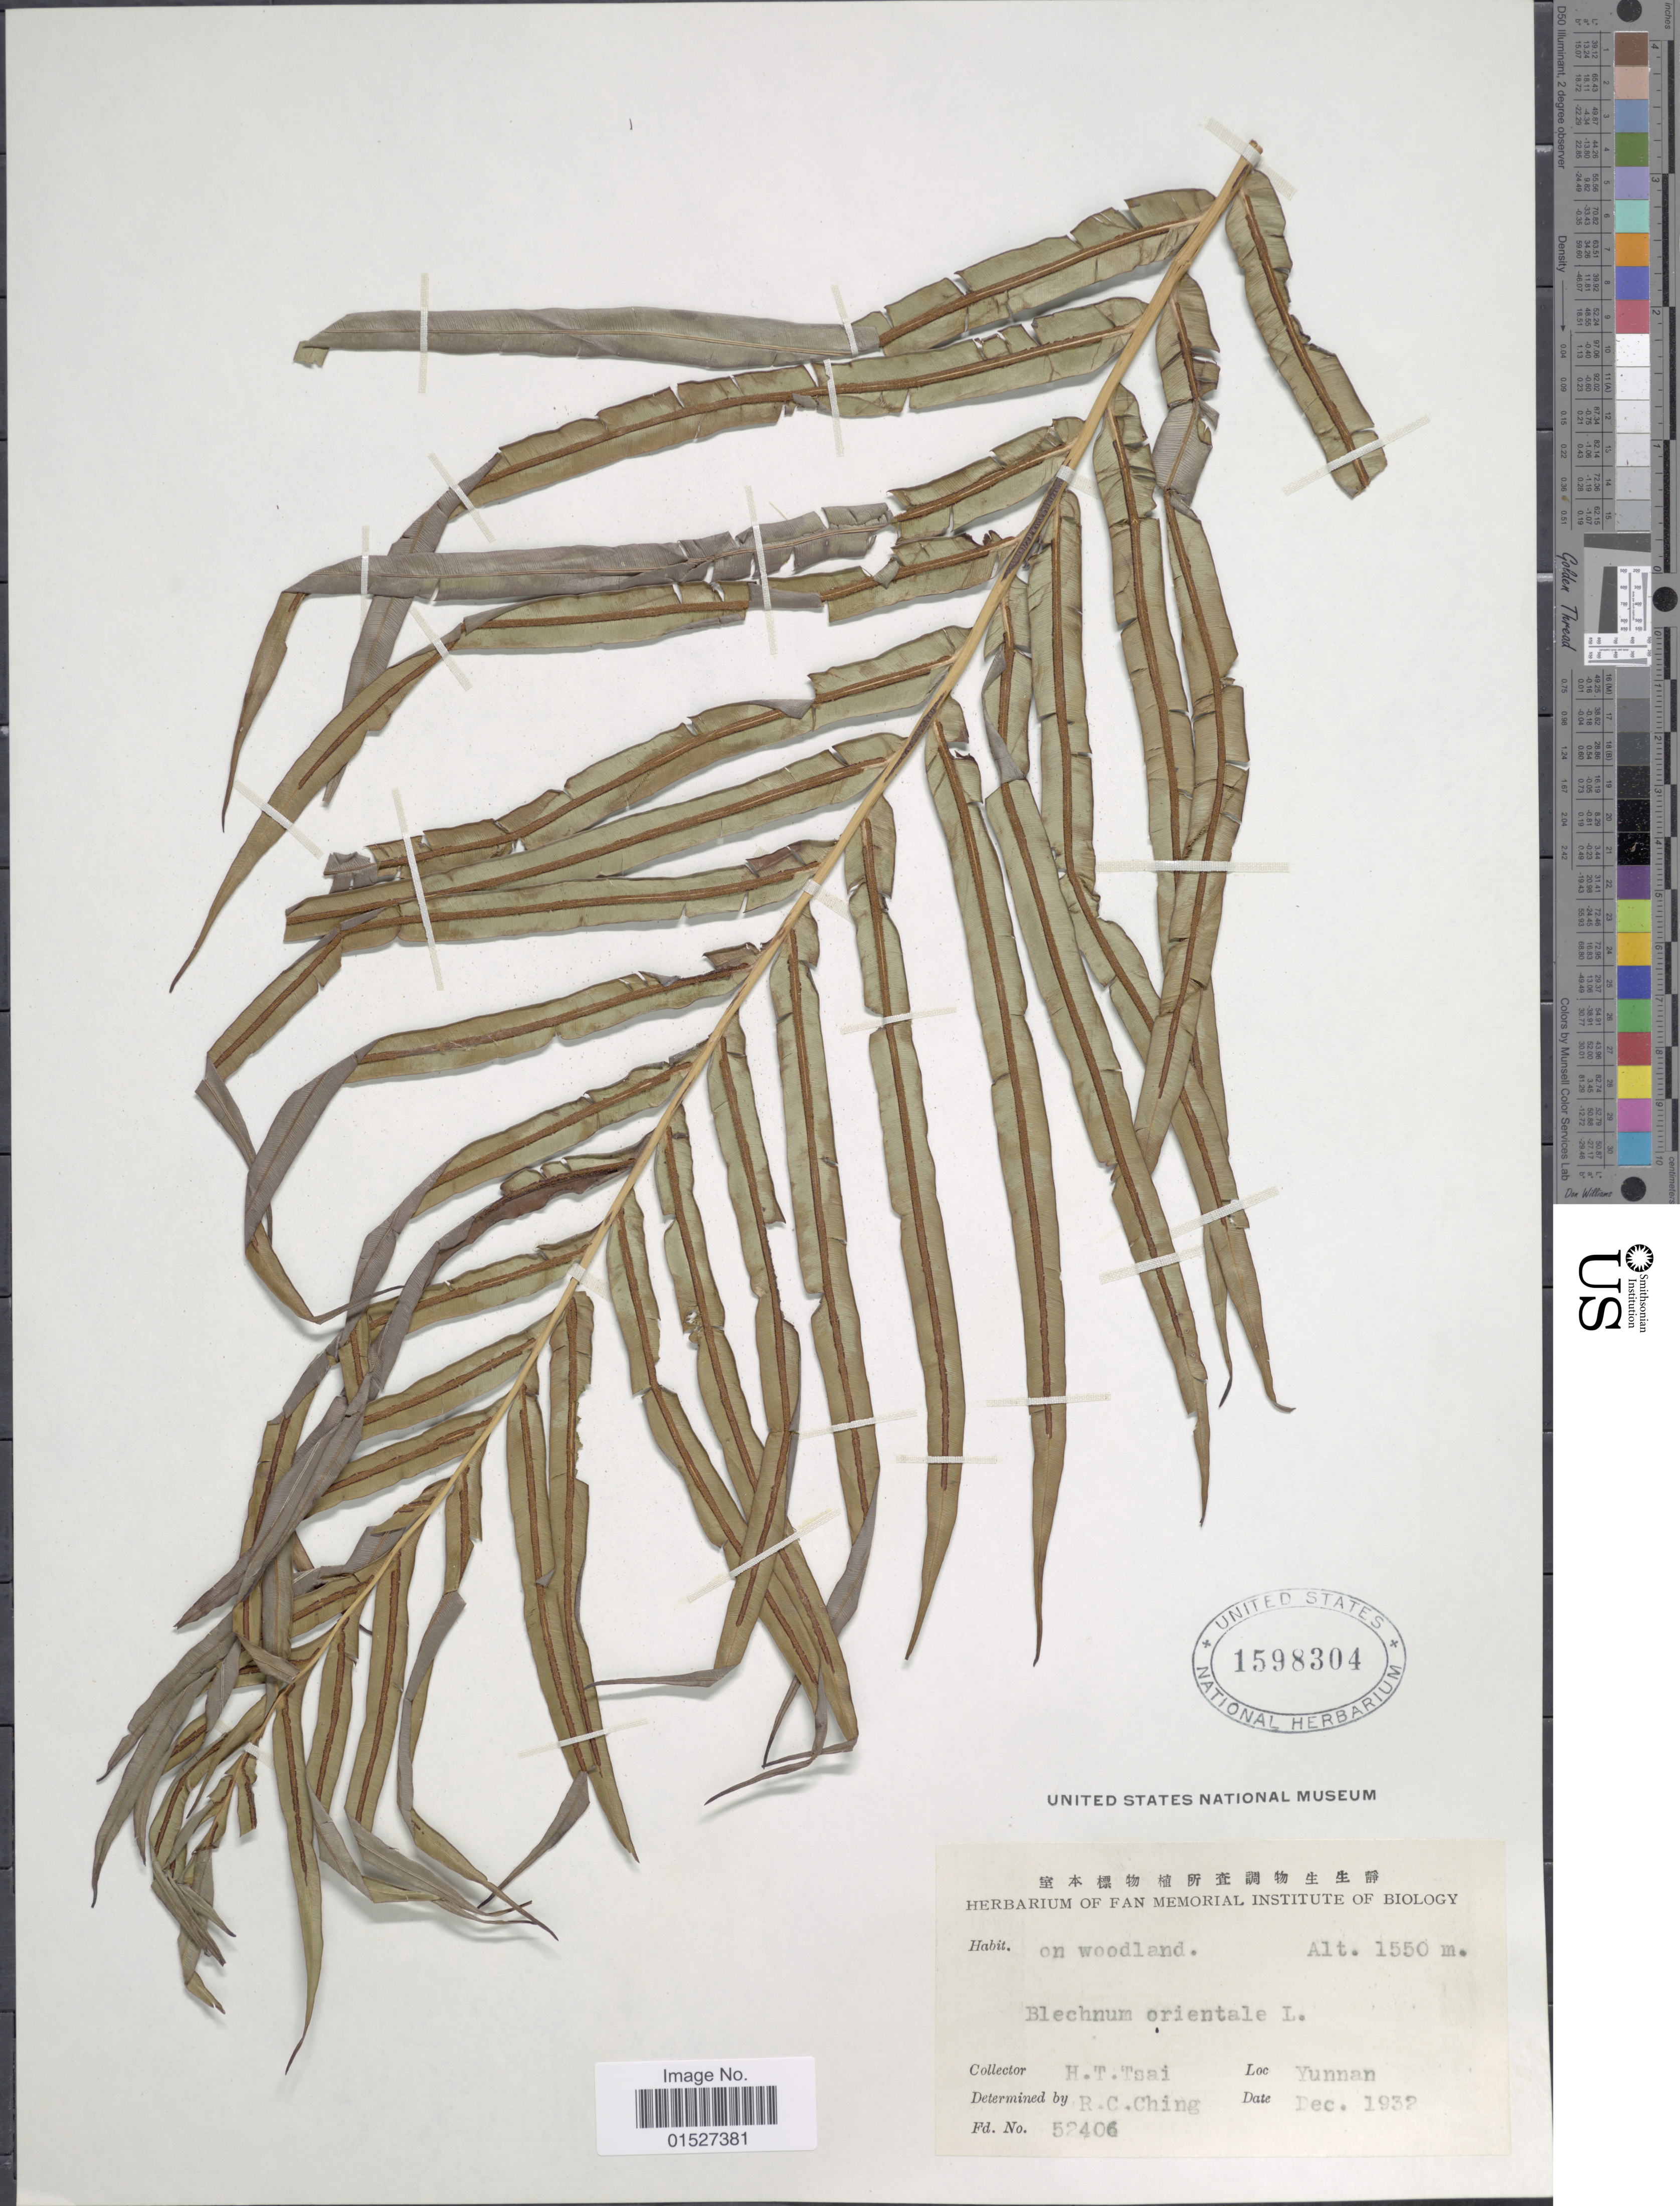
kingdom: Plantae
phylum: Tracheophyta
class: Polypodiopsida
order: Polypodiales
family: Blechnaceae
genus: Blechnum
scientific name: Blechnum orientale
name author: L.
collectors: H. Tsai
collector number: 52406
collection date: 1932-12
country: China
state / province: Yunnan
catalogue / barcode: US 1598304